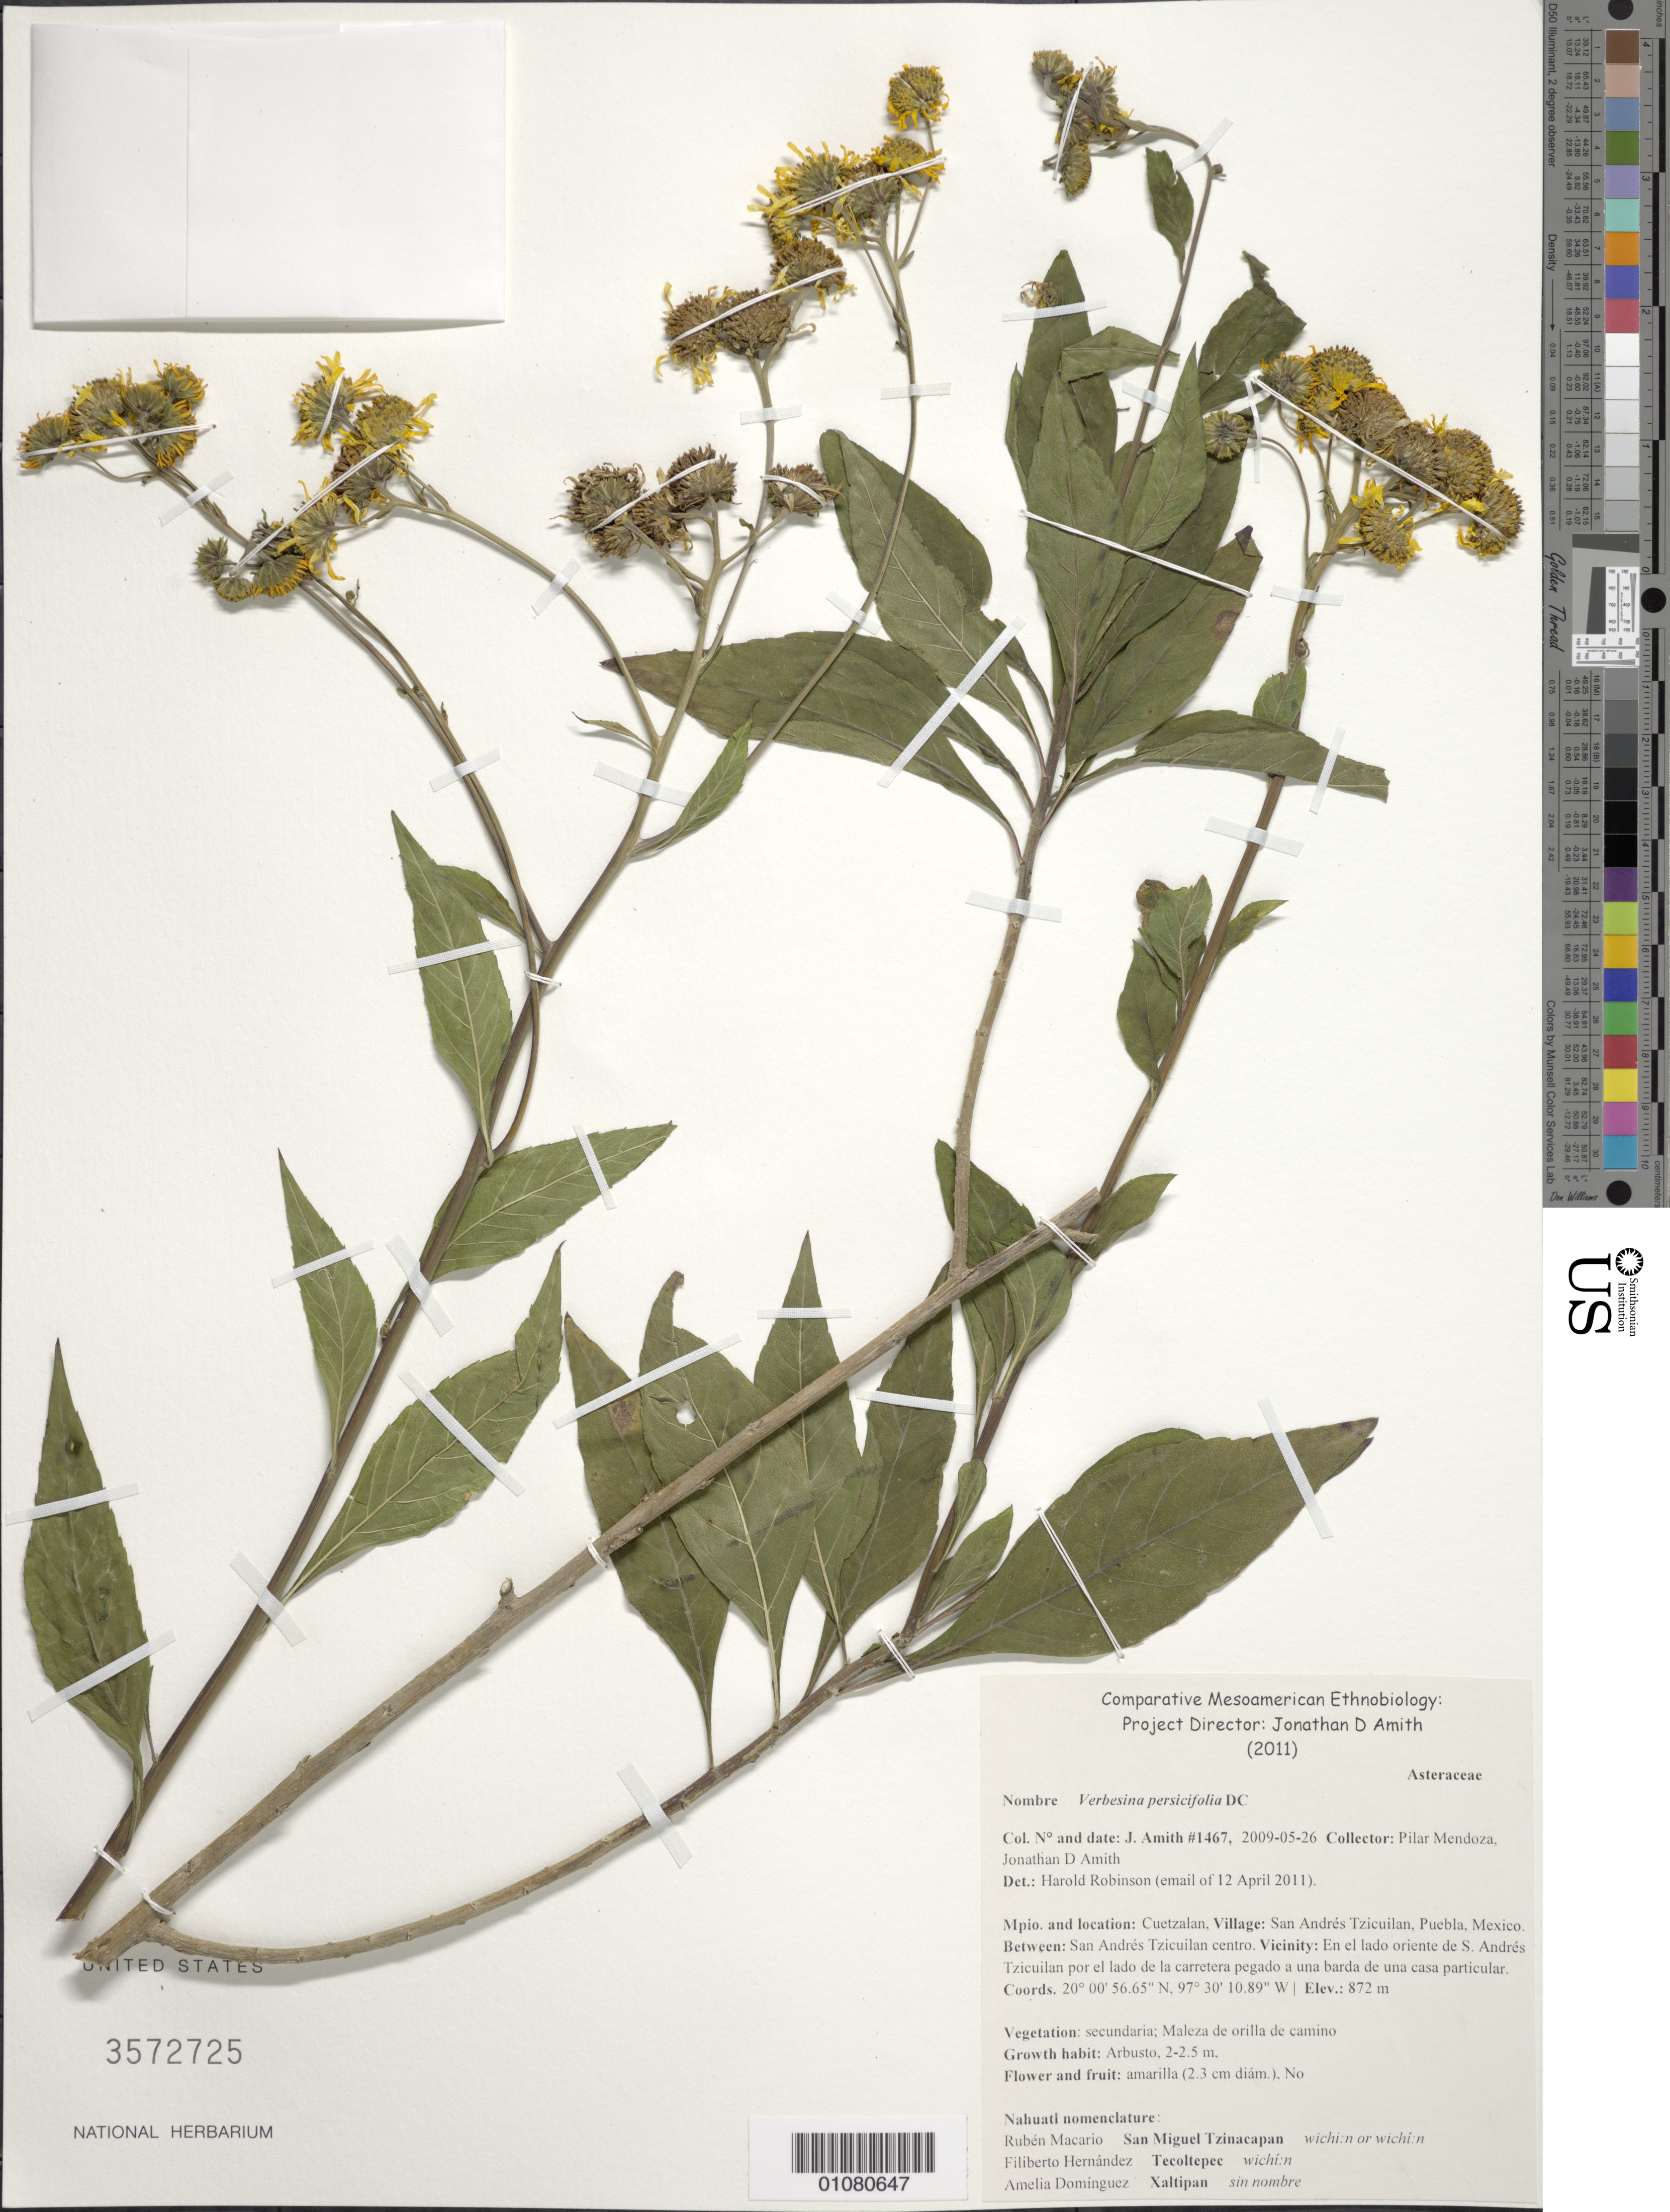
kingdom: Plantae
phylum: Tracheophyta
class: Magnoliopsida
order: Asterales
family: Asteraceae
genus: Verbesina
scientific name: Verbesina persicifolia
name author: DC.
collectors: J. D. Amith & P. Mendoza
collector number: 1467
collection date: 2009-05-26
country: Mexico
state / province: Puebla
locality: San Andrés Tzicuilan, Cuetzalan. San Andrés Tzicuilan centro. En el lado oriente de S. Andrés Tzicuilan por el lado de la carretera pegado a una barda de una casa particular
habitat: Vegetation secundaria, maleza de orilla de camino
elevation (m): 872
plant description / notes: Nahuatl nomenclature: Rubén Macario, San Miguel Tzinacapan, wichi: n or whicí: n; Filiberto Hernández, Tecoltepec, wichí: n; Amelia Dominquez, Xaltipan, sin nombre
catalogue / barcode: US 3572725